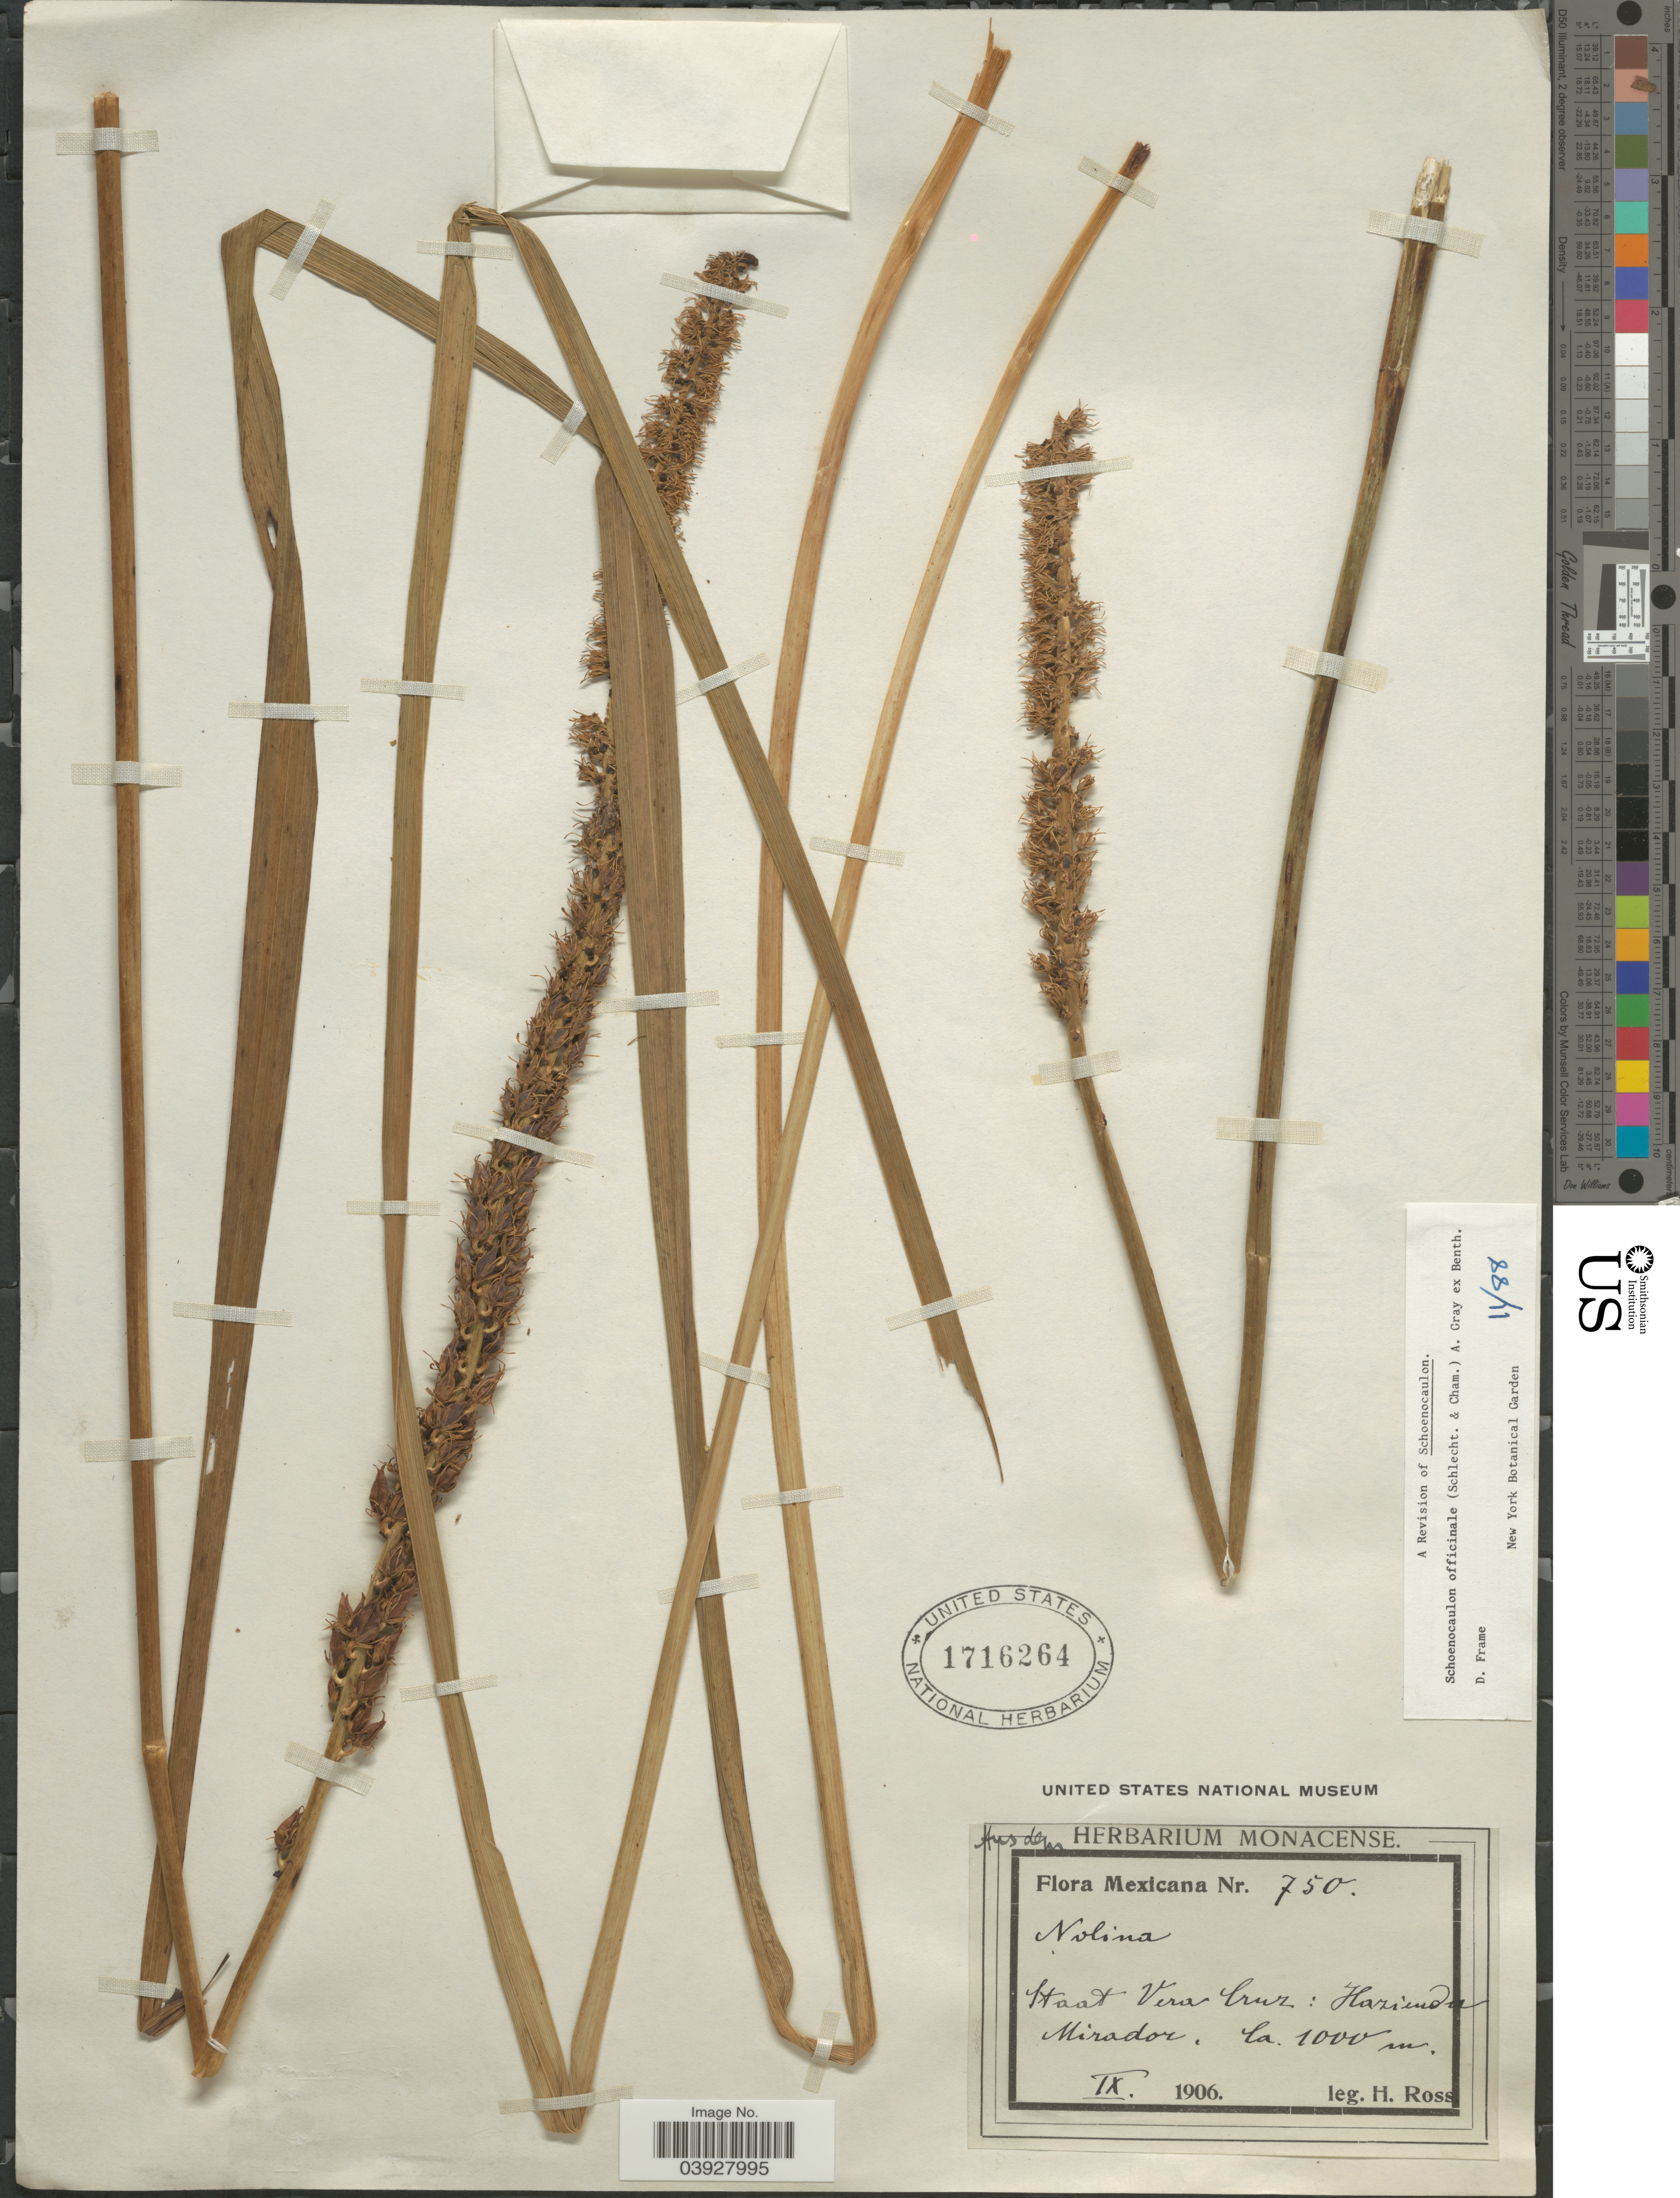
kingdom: Plantae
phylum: Tracheophyta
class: Liliopsida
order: Liliales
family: Melanthiaceae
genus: Schoenocaulon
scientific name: Schoenocaulon officinale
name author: (Schltdl.) A. Gray ex Benth.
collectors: H. Ross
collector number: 750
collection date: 1906-09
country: Mexico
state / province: Veracruz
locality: Staat Vera Cruz: Hacienda Mirador.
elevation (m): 1000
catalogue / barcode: US 1716264